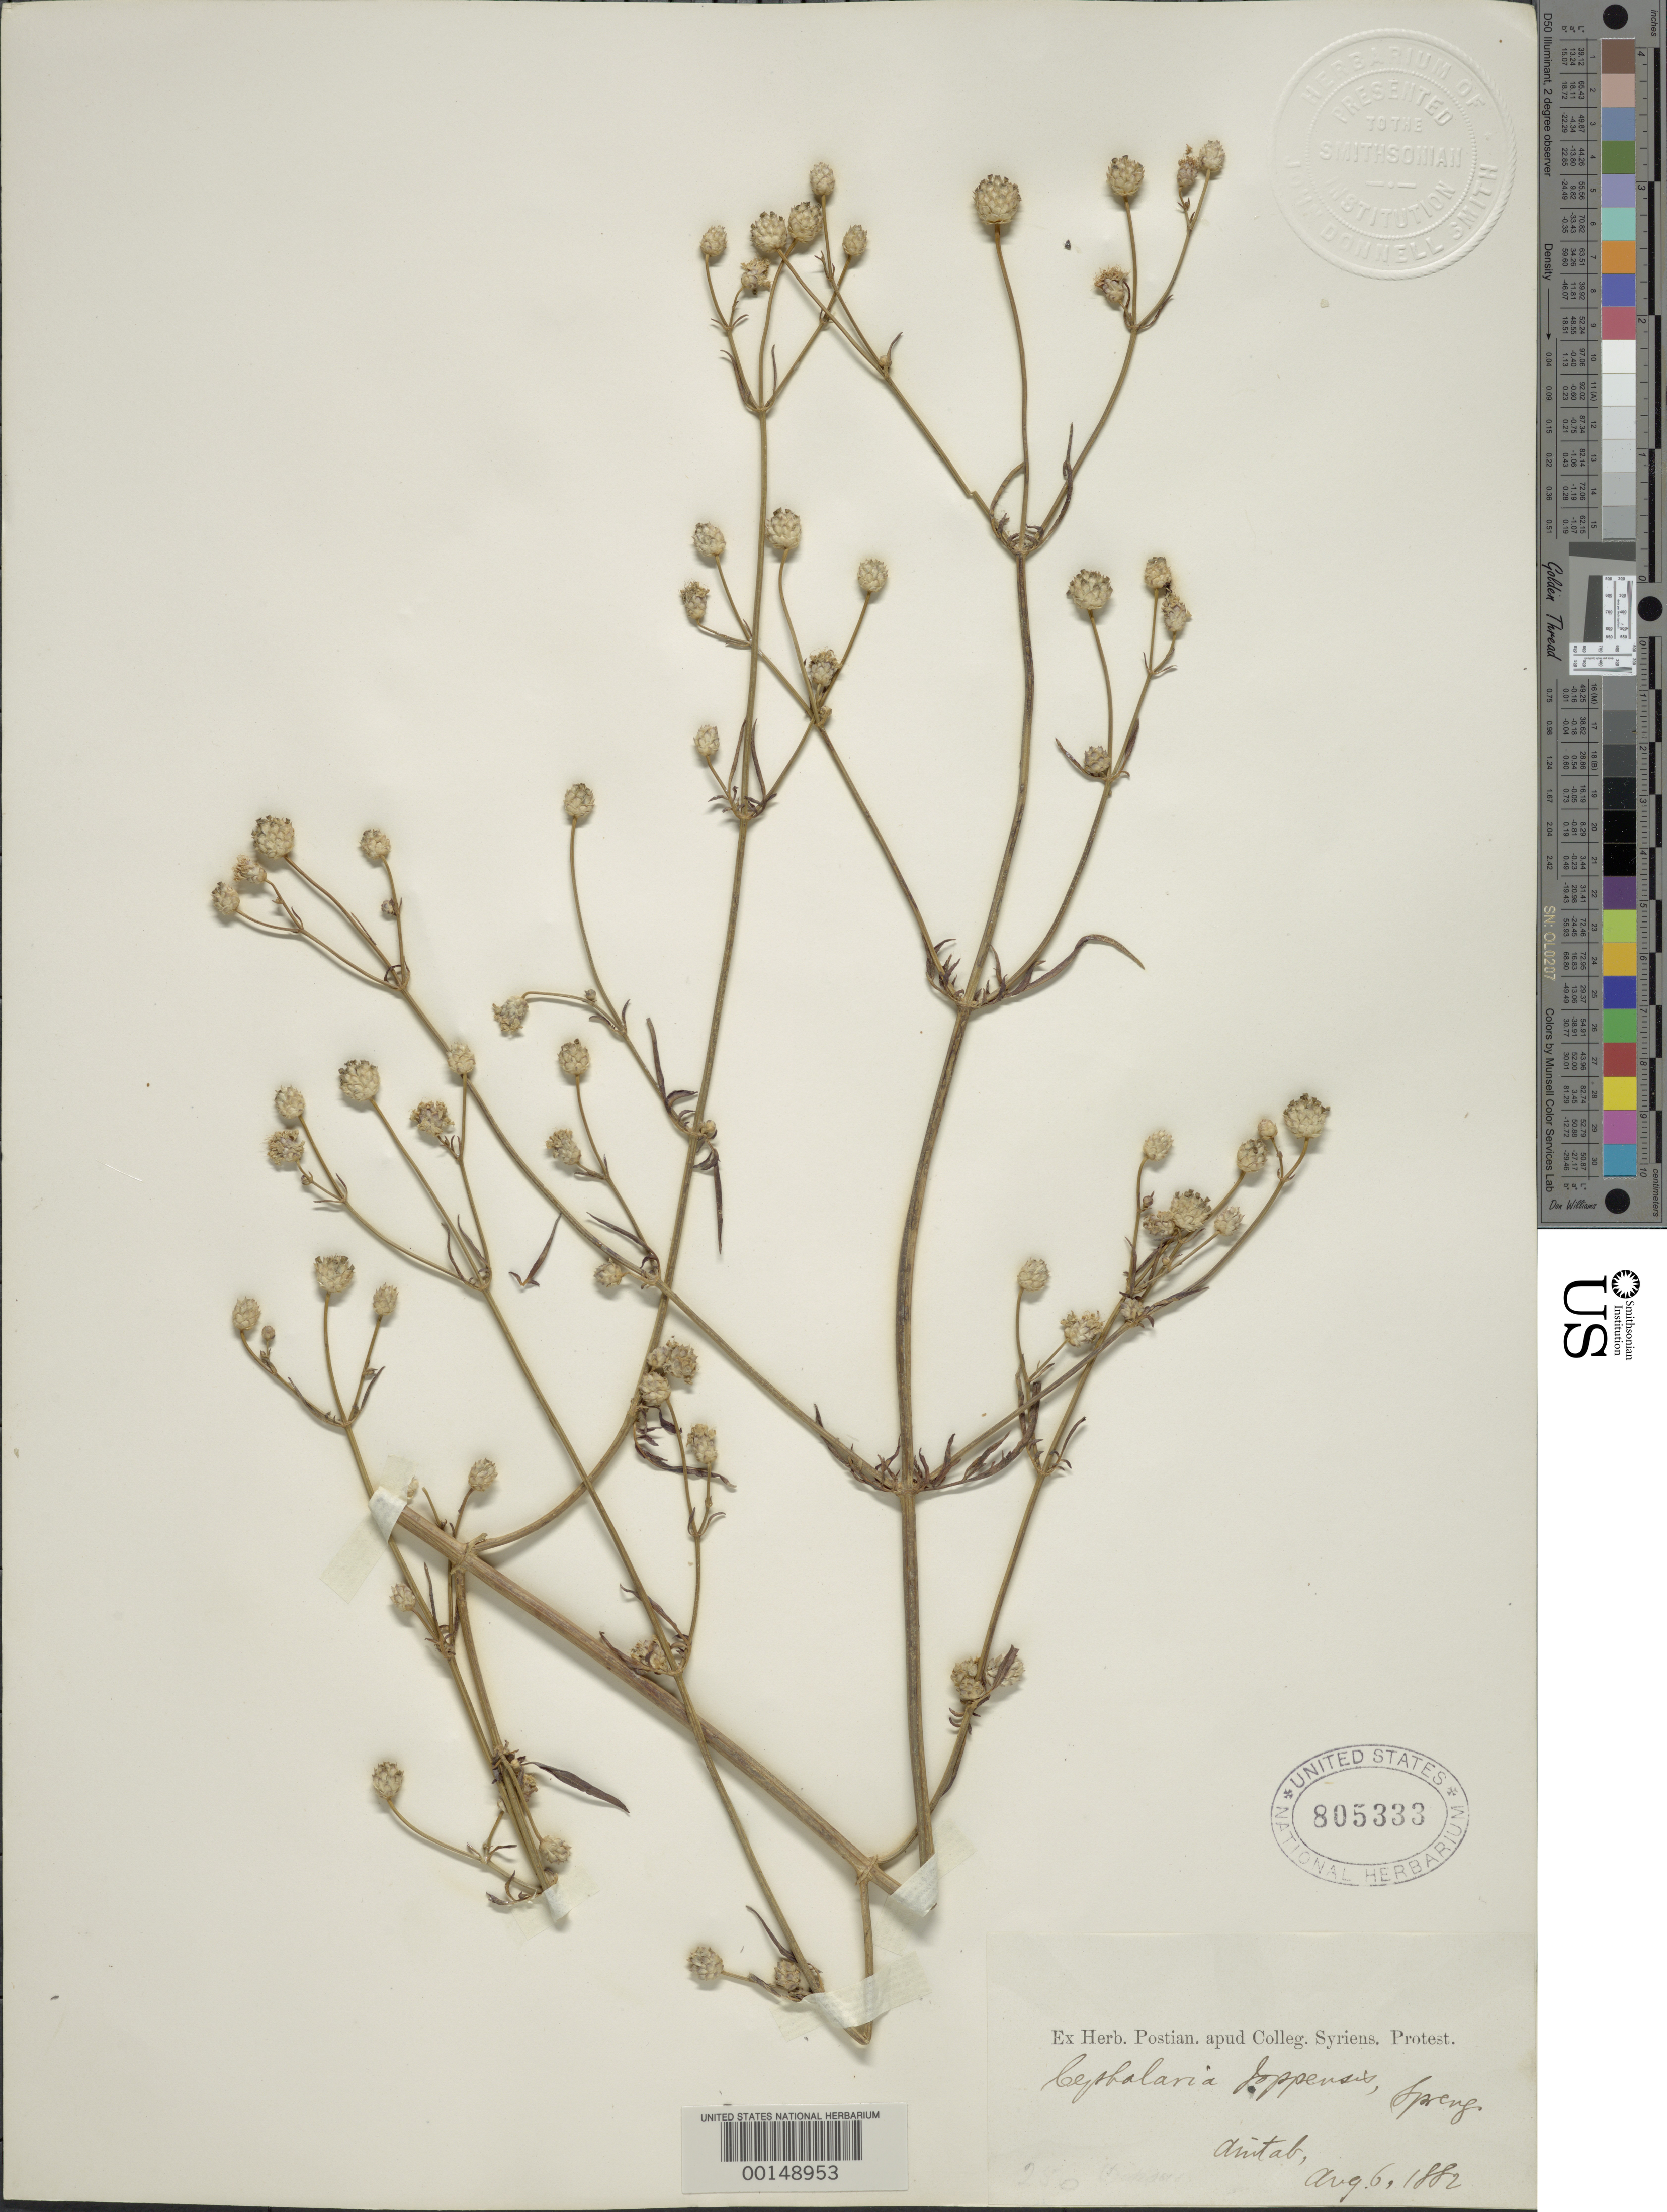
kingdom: Plantae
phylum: Tracheophyta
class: Magnoliopsida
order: Dipsacales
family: Caprifoliaceae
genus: Cephalaria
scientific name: Cephalaria joppica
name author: (Spreng.) V.A. Matthews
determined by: Huber, Allen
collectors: ex herb. Postian. apud Colleg. Syriens. Protest. USE "Fannie P. A. Shepard" (10308853) AS PRIMARY COLLECTOR INSTEAD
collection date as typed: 06 Aug 1882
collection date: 1882-08-06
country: Syria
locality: Anitab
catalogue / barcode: US 805333